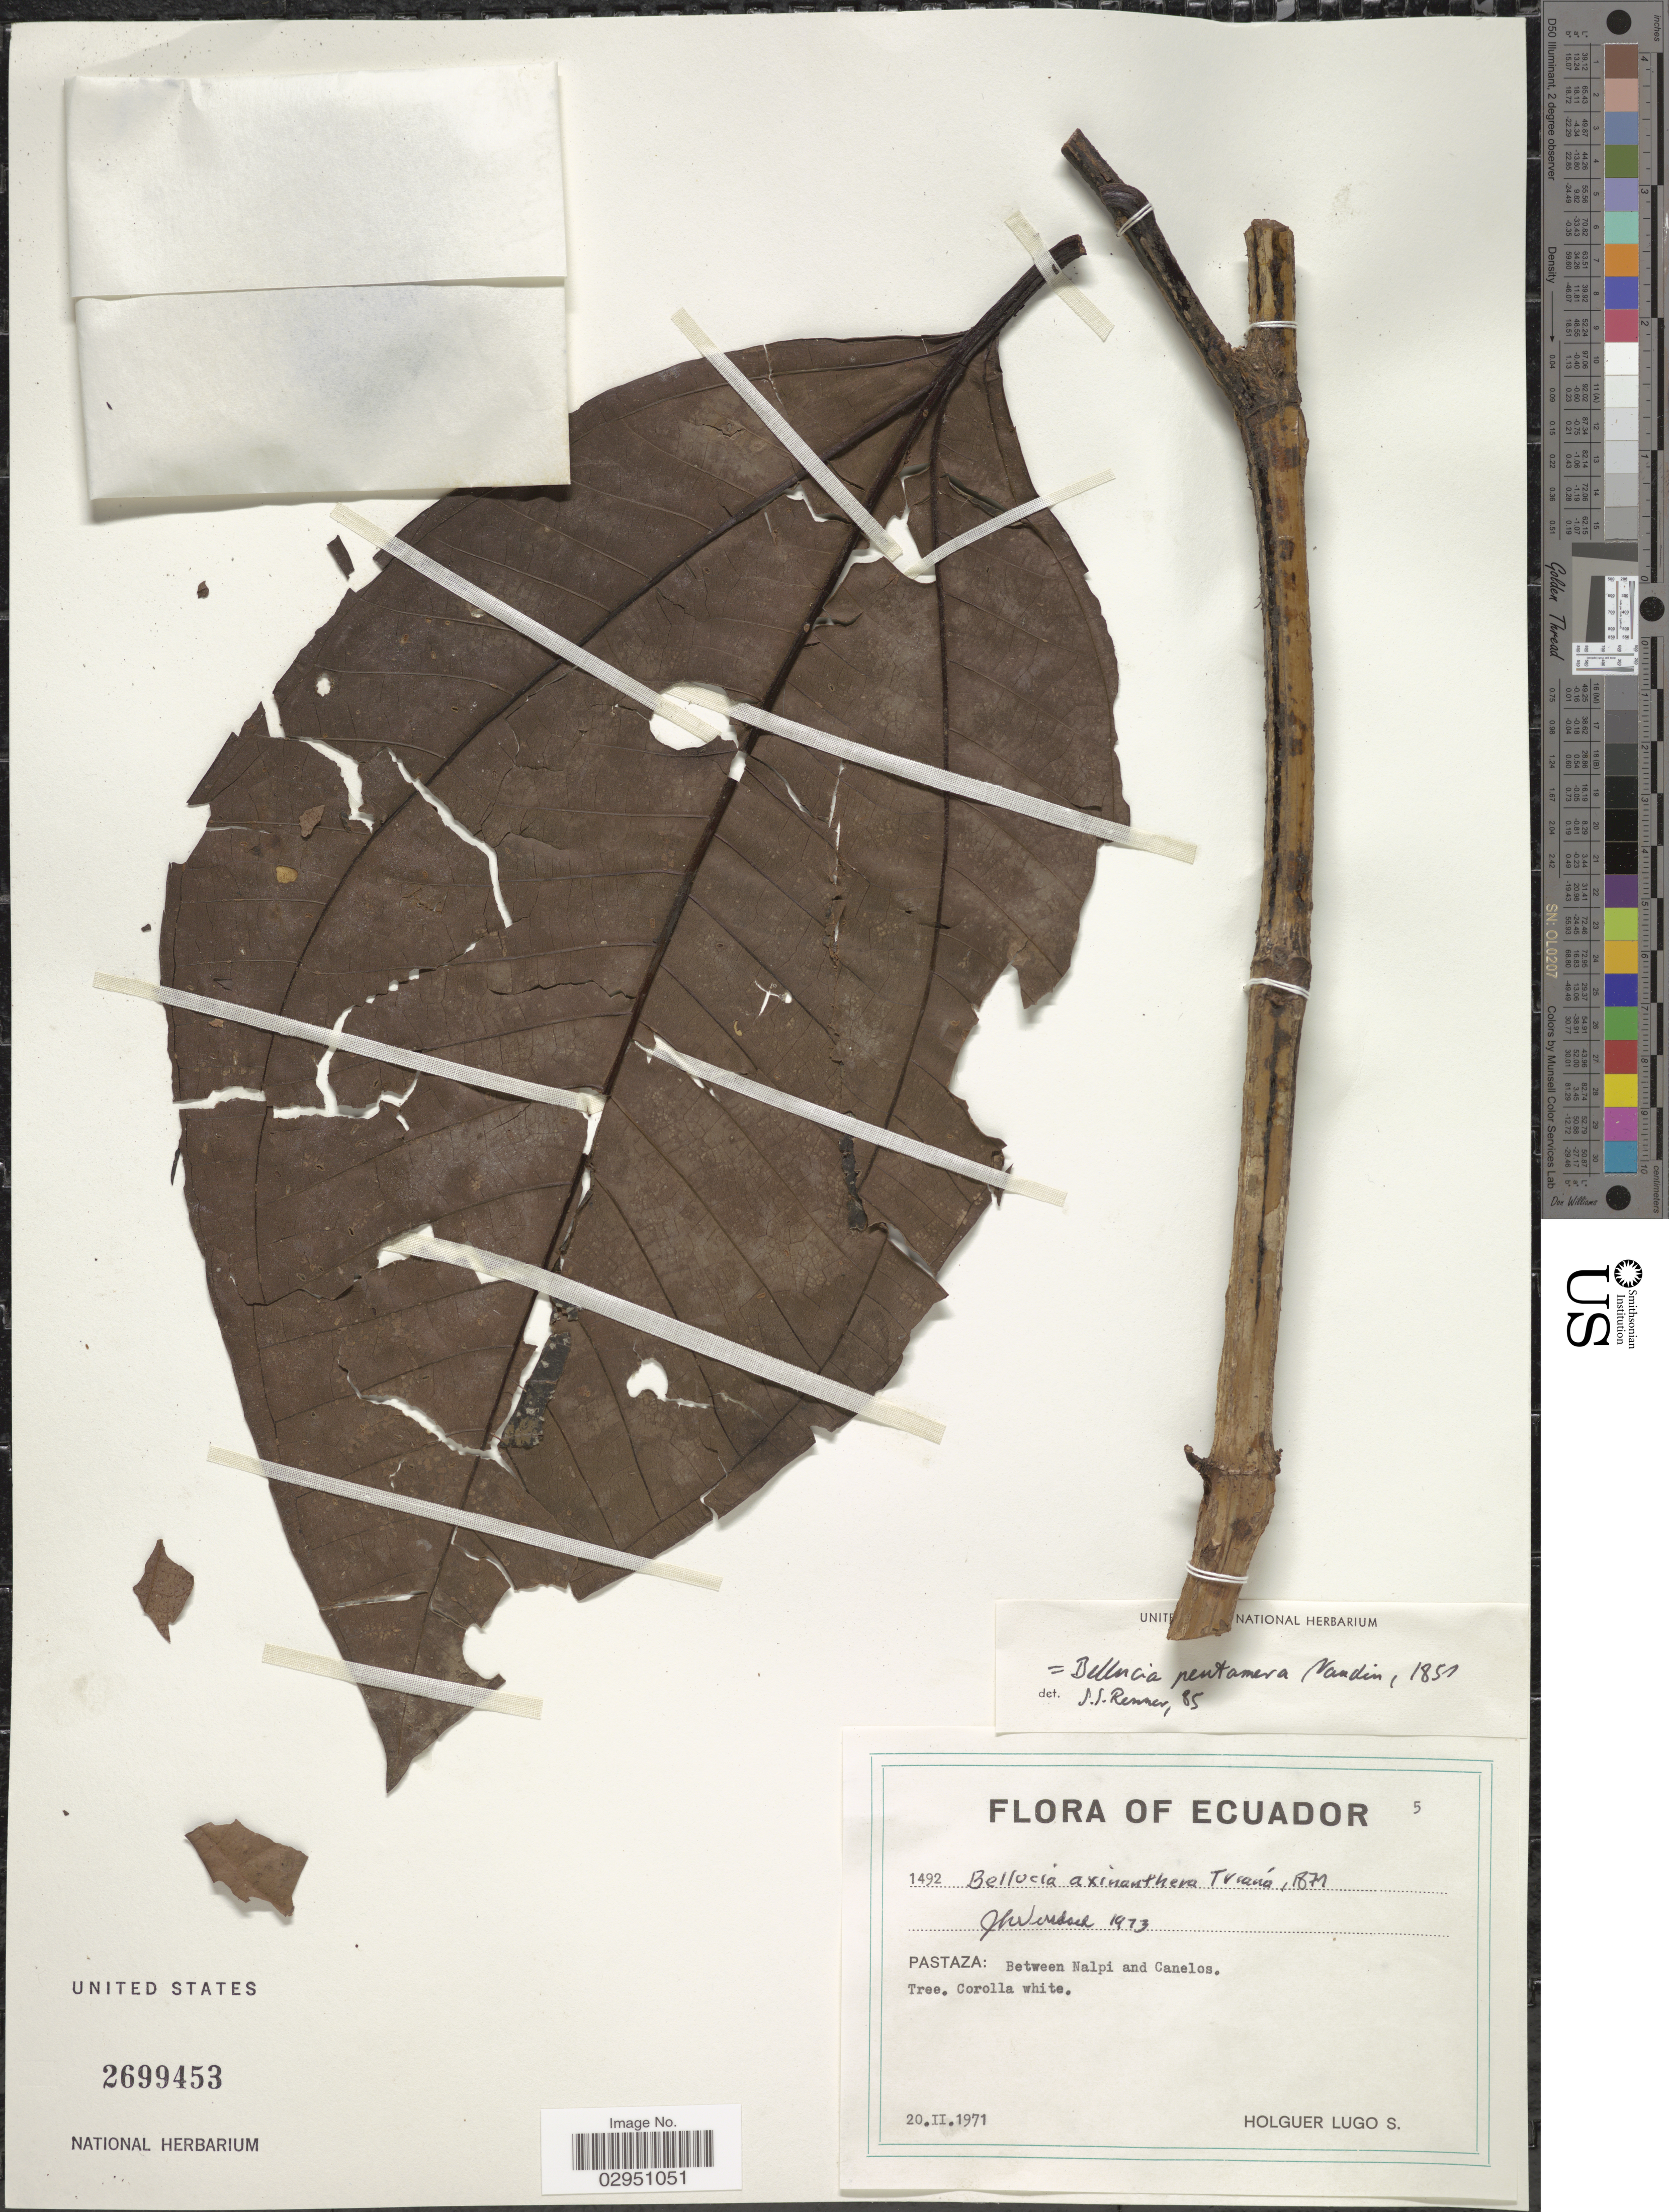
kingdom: Plantae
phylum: Tracheophyta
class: Magnoliopsida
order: Myrtales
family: Melastomataceae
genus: Bellucia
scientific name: Bellucia pentamera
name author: Naudin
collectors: H. Lugo S.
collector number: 1492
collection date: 1971-02-20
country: Ecuador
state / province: Pastaza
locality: Between Nalpi and Canelos.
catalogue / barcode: US 2699453